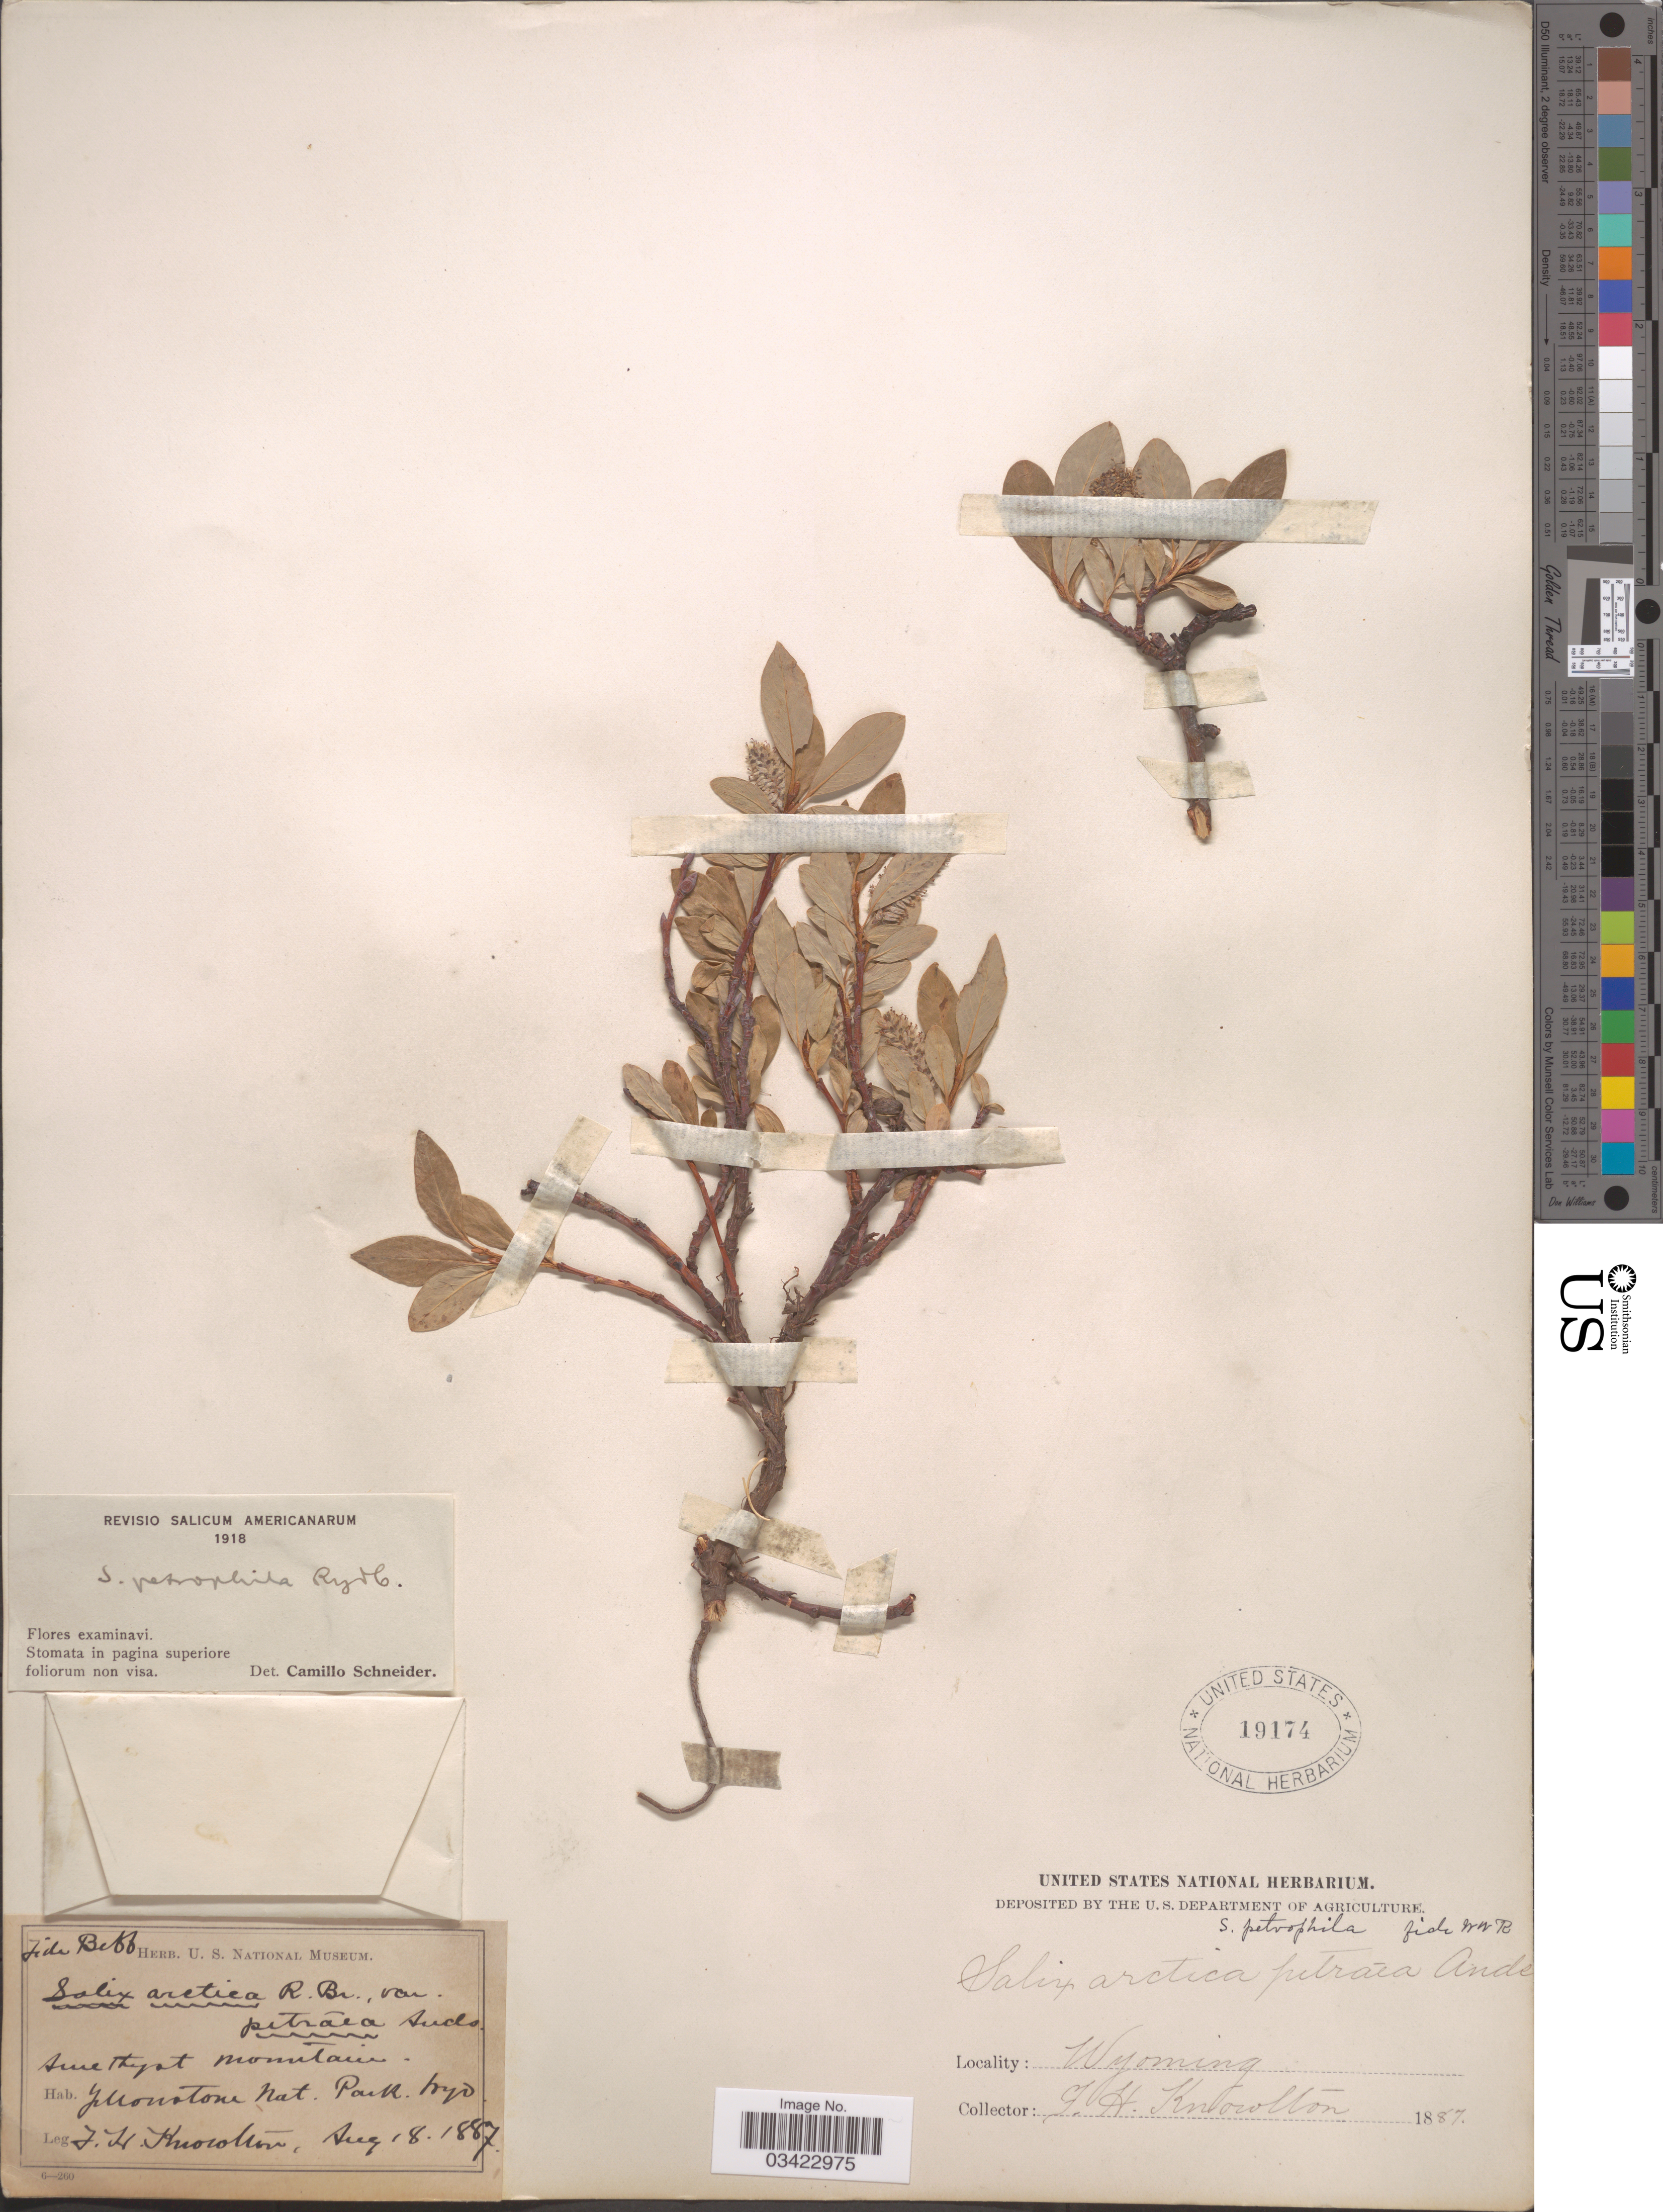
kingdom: Plantae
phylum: Tracheophyta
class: Magnoliopsida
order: Malpighiales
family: Salicaceae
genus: Salix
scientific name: Salix anglorum var. antiplasta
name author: C.K. Schneid.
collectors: F. H. Knowlton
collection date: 1887-08-18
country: United States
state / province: Wyoming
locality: Yellowstone Nat. Park.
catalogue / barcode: US 19174